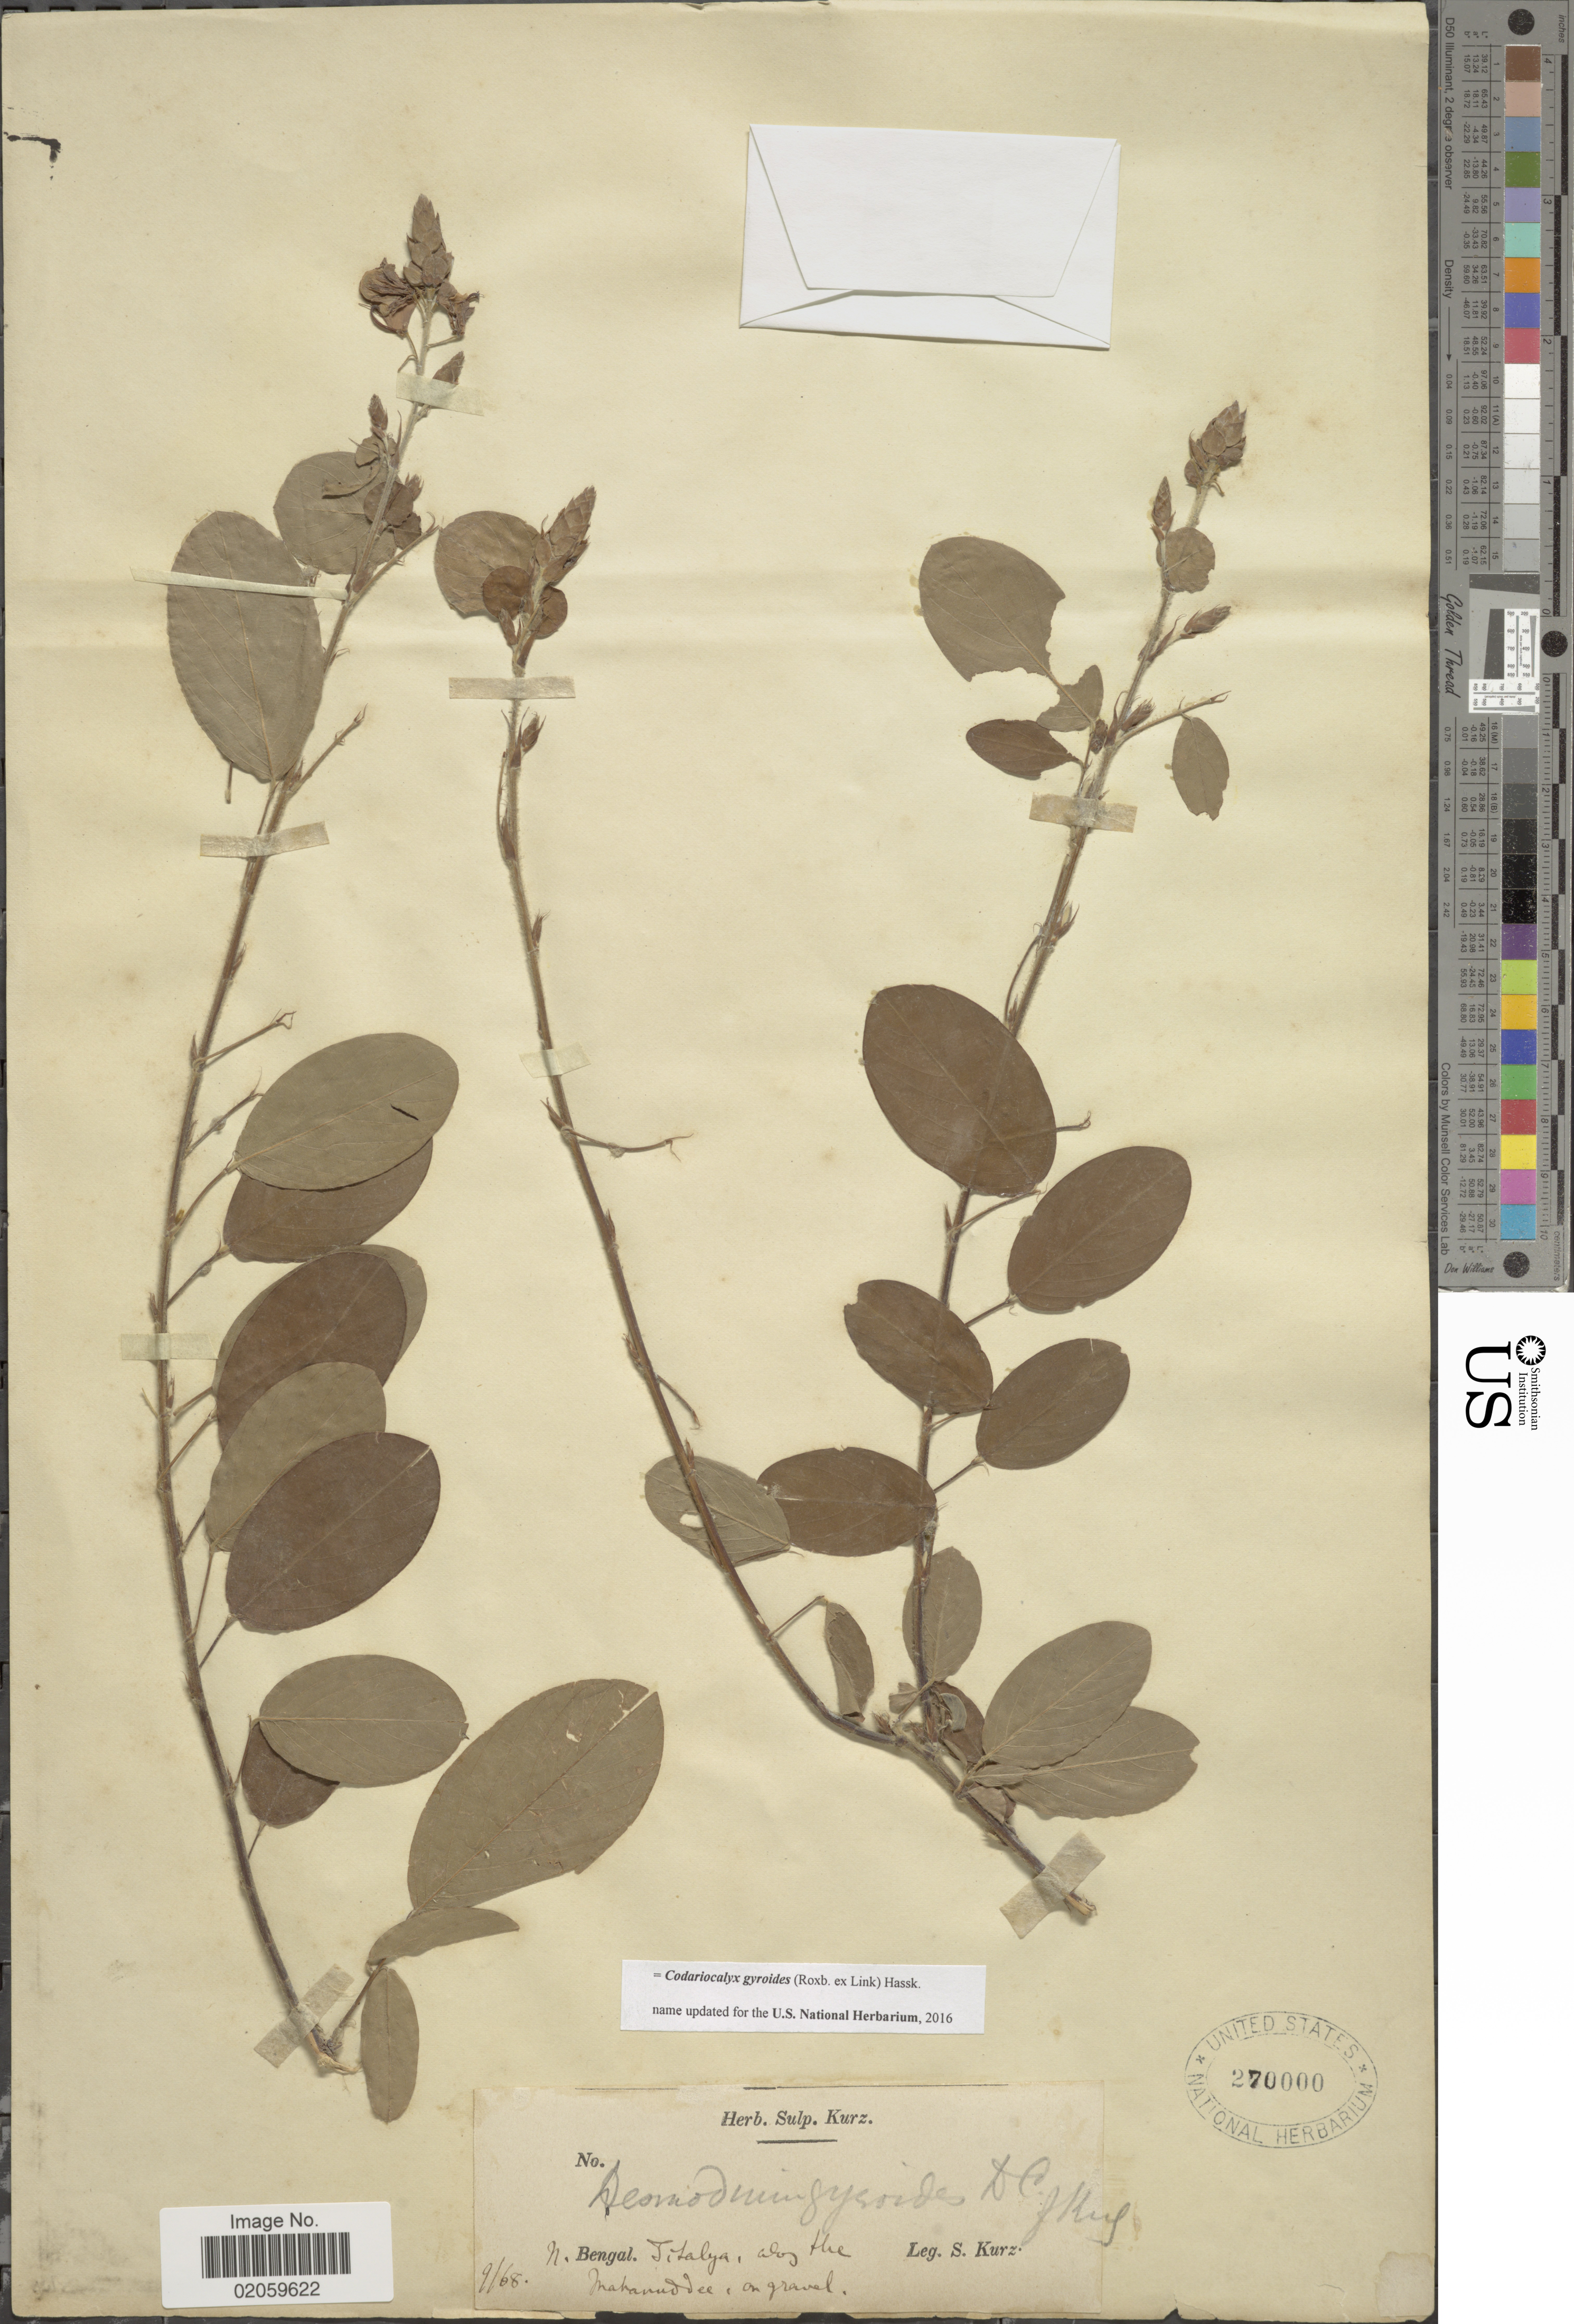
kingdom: Plantae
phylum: Tracheophyta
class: Magnoliopsida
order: Fabales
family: Fabaceae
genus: Codariocalyx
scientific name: Codariocalyx gyroides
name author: (Roxb. & Link) X.Y. Zhu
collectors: S. Kurz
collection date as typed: Transcribed d/m/y: /8/68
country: India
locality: N. Bengal. Titalya, along the Mabanuddee [interpreted]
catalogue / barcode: US 270000